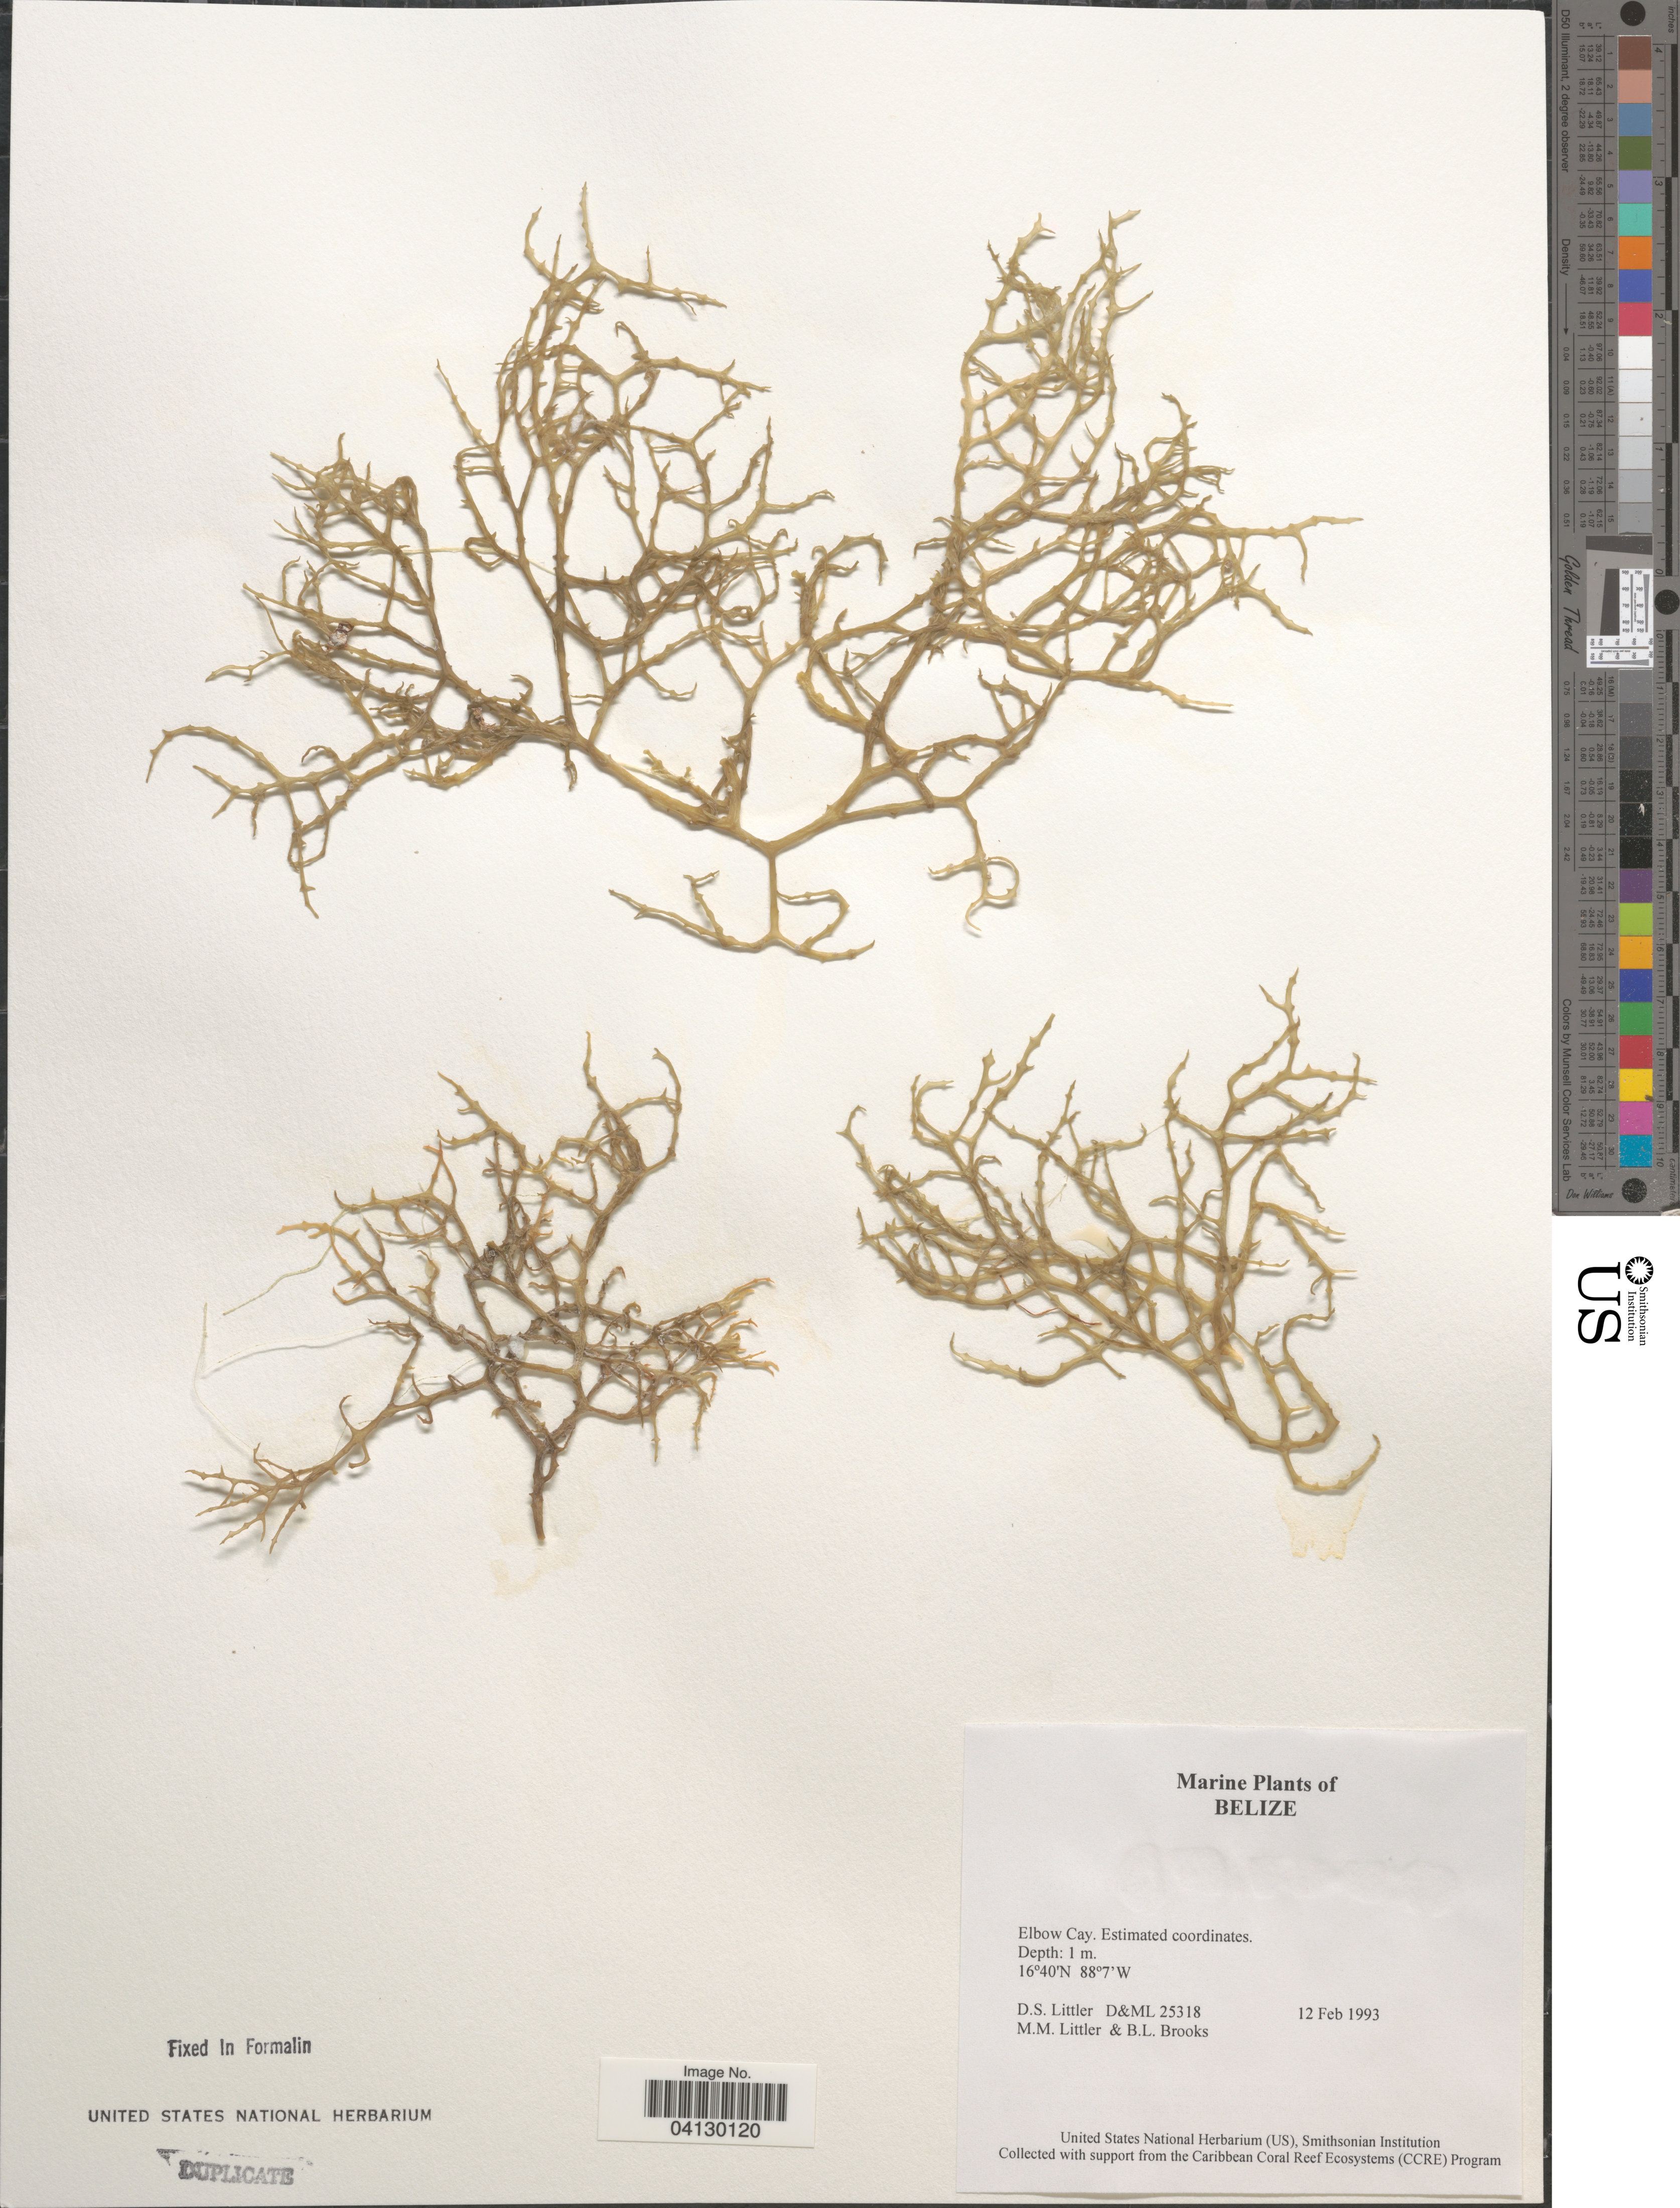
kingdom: Plantae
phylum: Rhodophyta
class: Florideophyceae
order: Corallinales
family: Corallinaceae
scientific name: Crustose Coralline Algae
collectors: D. S. Littler & B. Brooks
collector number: D&ML 25318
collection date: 1993-02-12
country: Belize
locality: Elbow Cay.